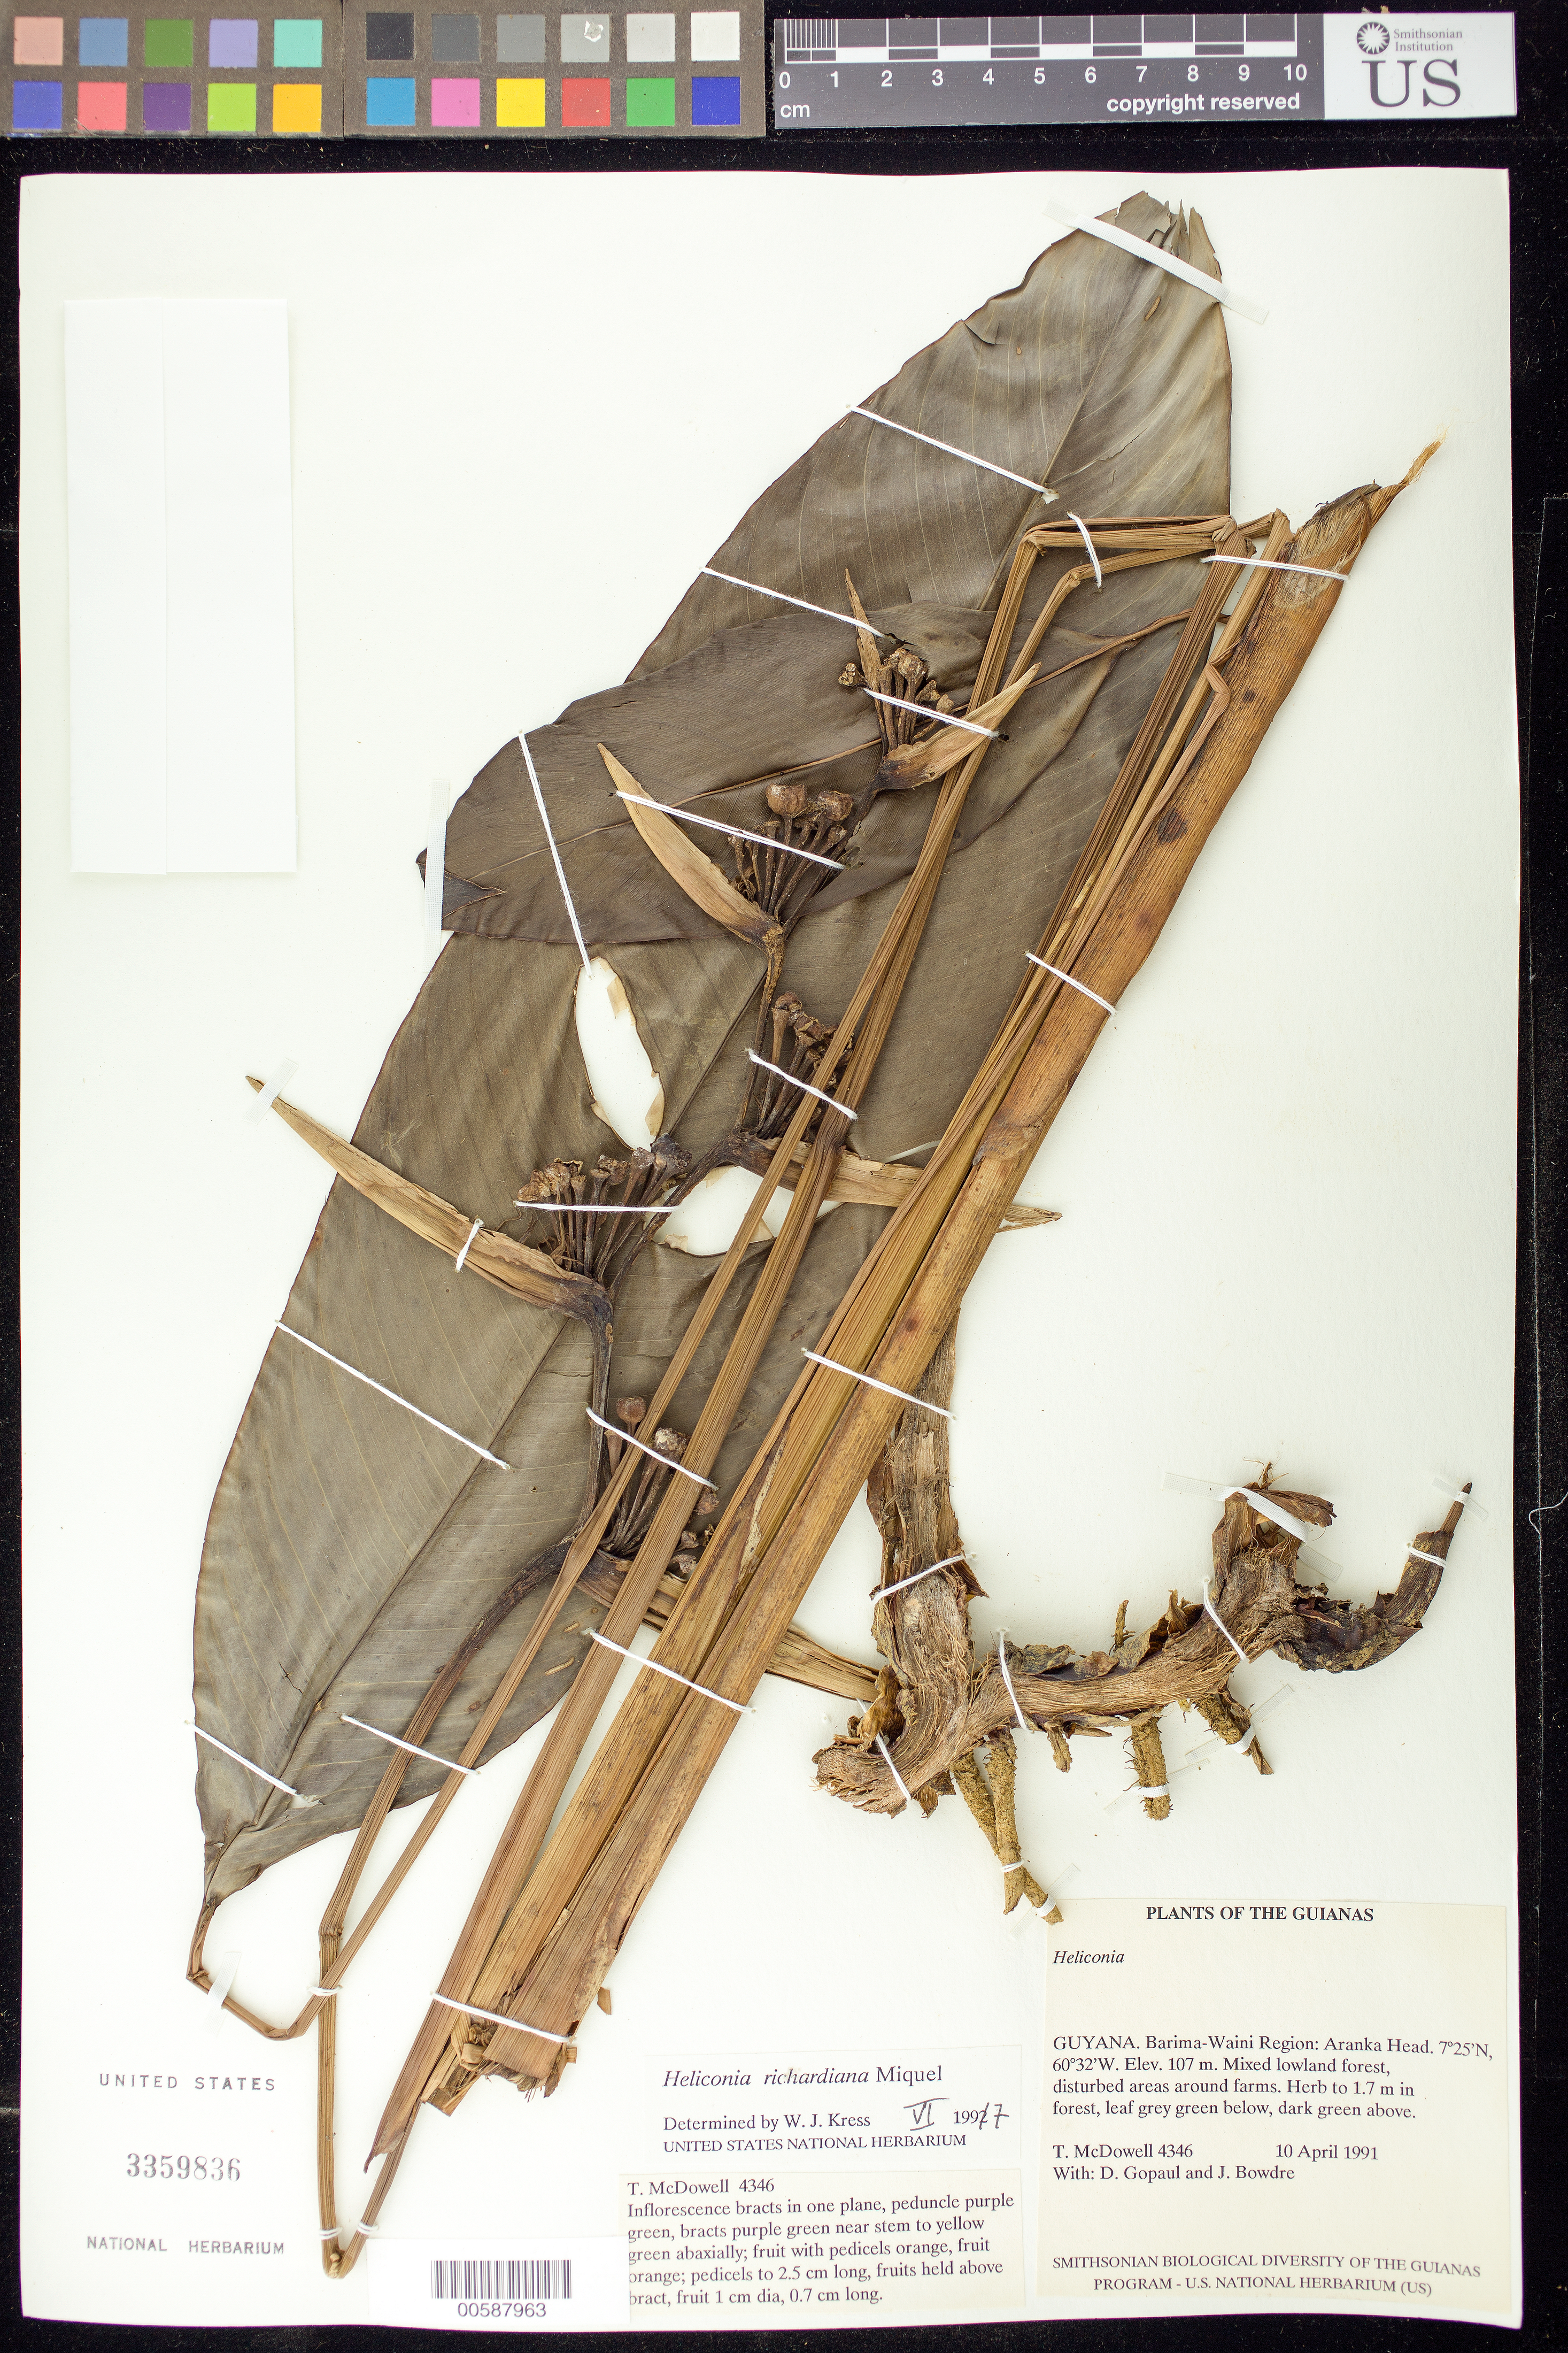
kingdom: Plantae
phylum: Tracheophyta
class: Liliopsida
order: Zingiberales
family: Heliconiaceae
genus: Heliconia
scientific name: Heliconia richardiana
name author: Miq.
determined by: Kress, W. J., (US), Smithsonian Institution - National Museum of Natural History (UNITED STATES)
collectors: T. McDowell, D. Gopaul & J. Bowdre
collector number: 4346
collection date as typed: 10 April 1991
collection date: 1991-04-10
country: Guyana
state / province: Barima-Waini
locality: Aranka Head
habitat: Mixed lowland forest, disturbed areas around farms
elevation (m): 107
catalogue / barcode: US 3359836